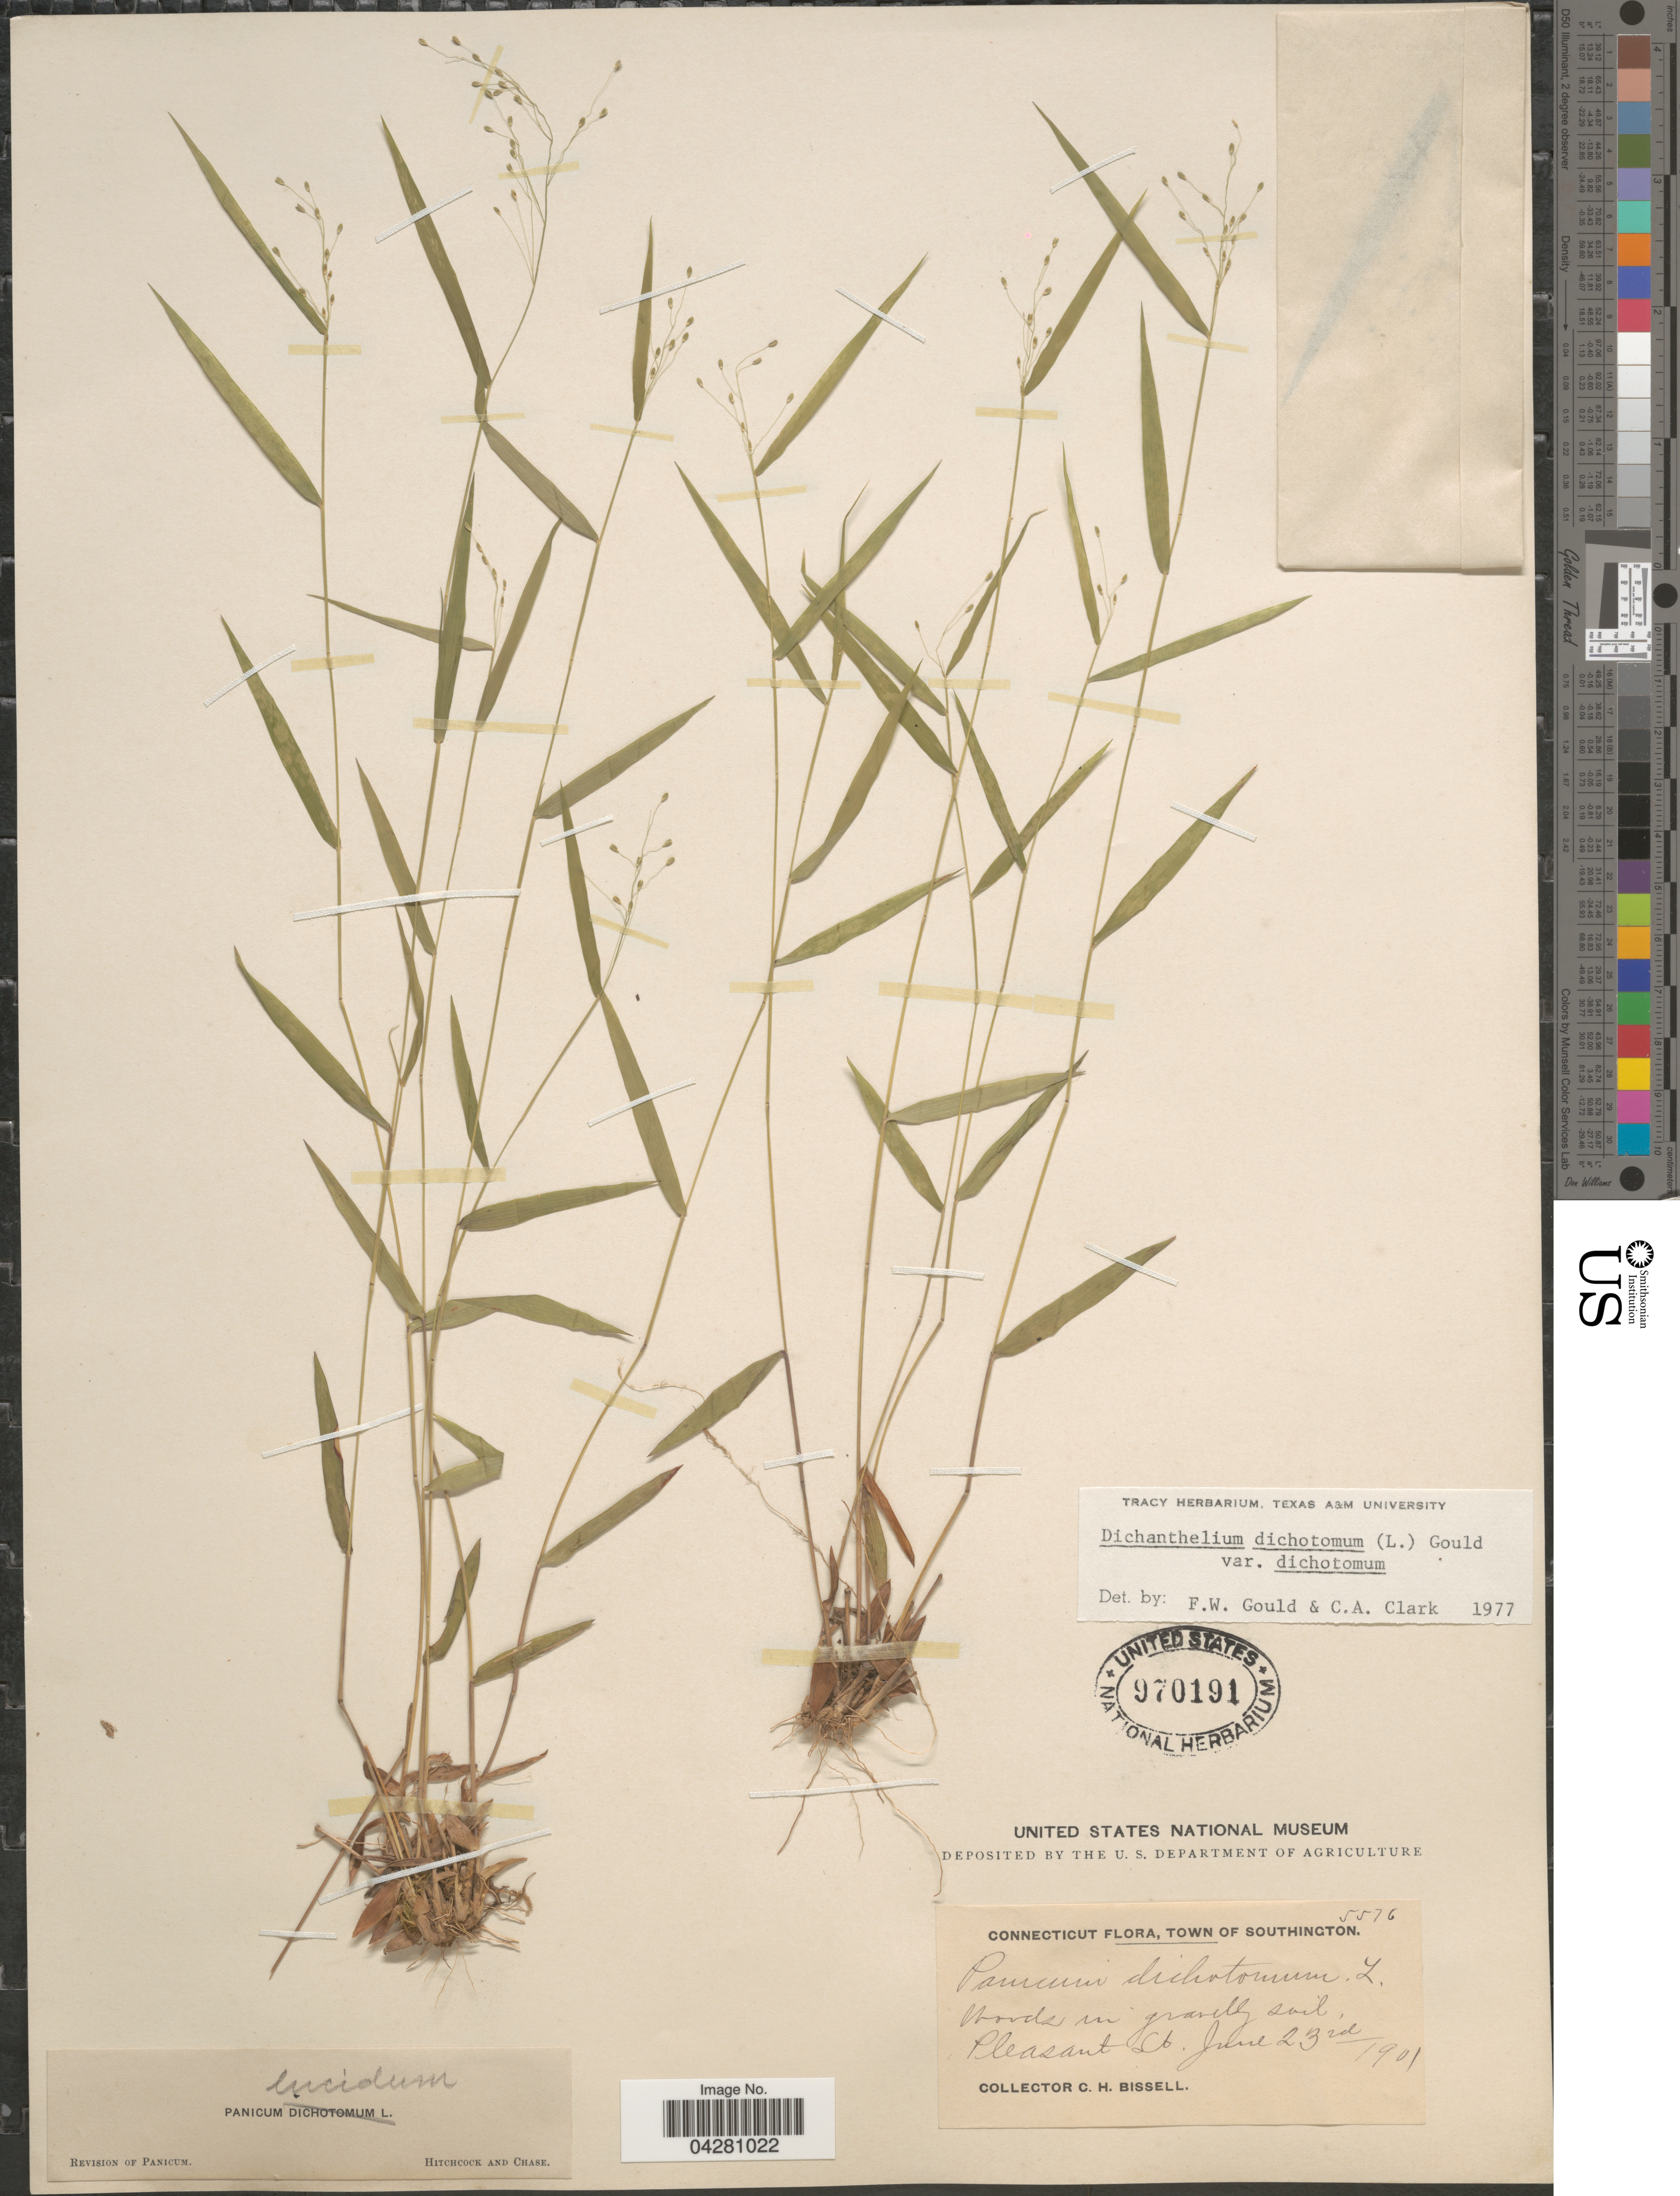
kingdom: Plantae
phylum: Tracheophyta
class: Liliopsida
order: Poales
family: Poaceae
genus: Dichanthelium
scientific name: Dichanthelium dichotomum var. dichotomum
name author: (L.) Gould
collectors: C. Bissell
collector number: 5576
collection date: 1901-06-23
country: United States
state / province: Connecticut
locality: Town of Southington. Woods in gravelly soil, Pleasant St.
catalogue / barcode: US 970191